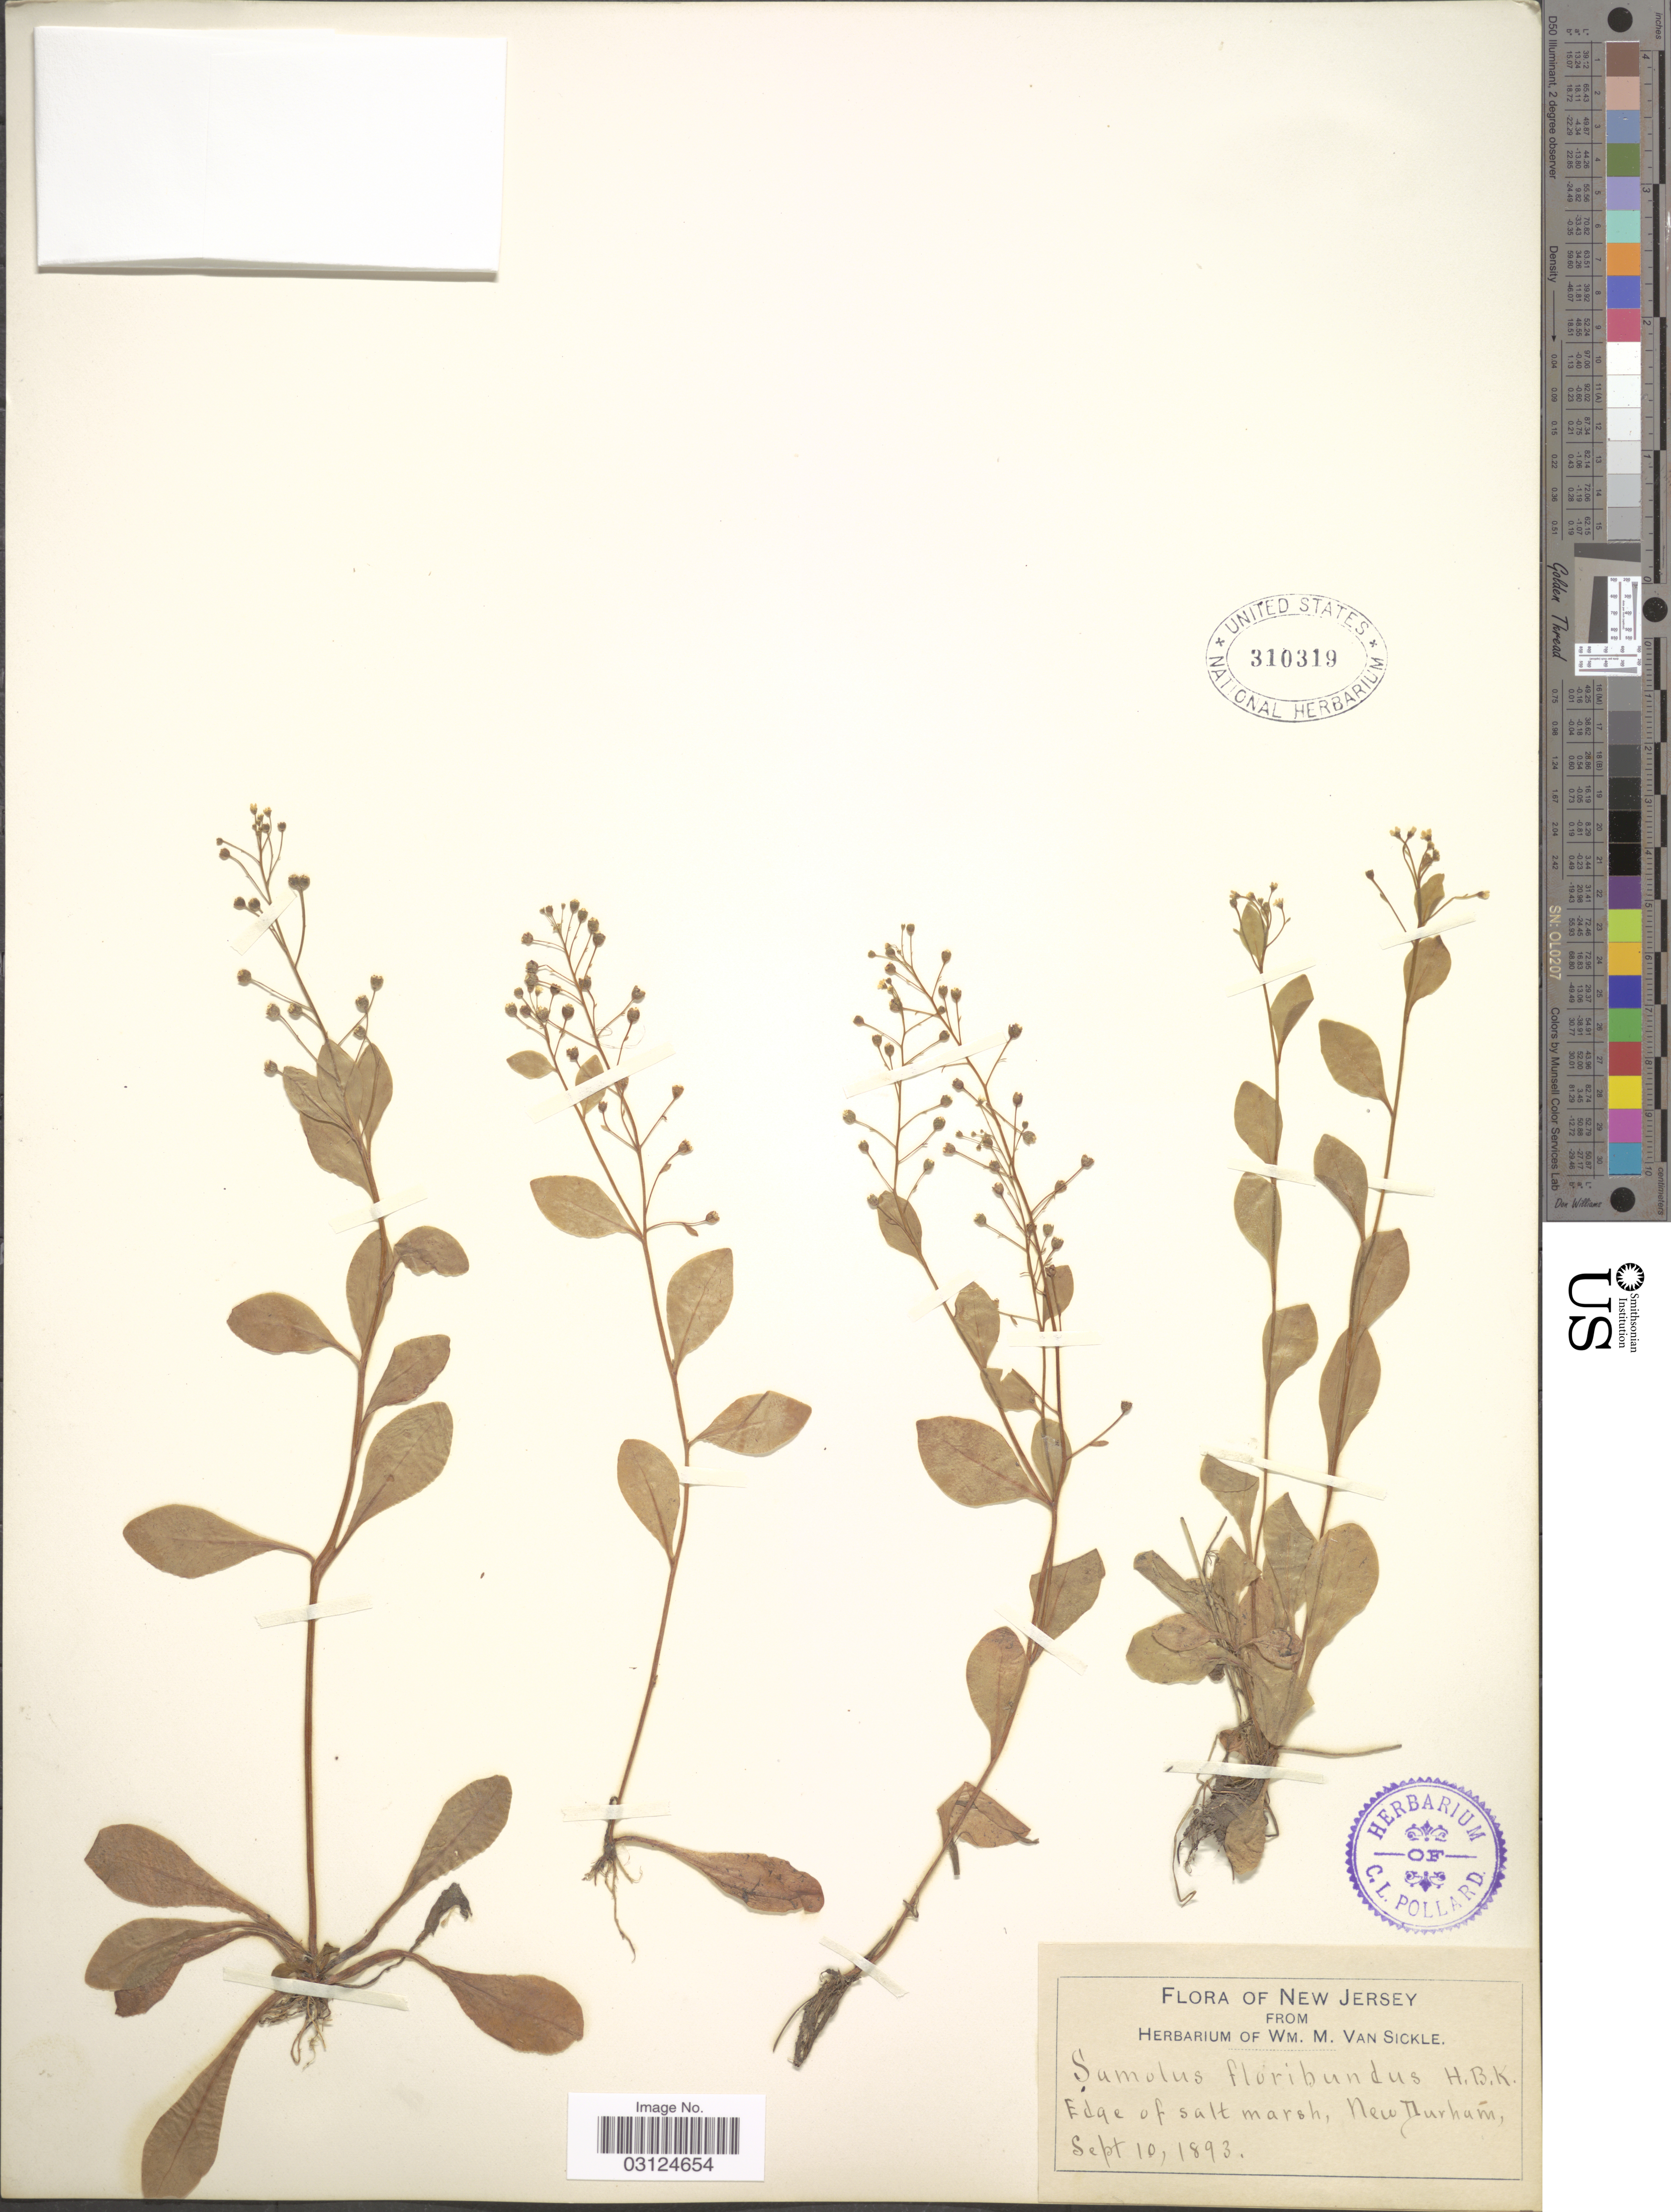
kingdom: Plantae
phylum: Tracheophyta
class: Magnoliopsida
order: Ericales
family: Primulaceae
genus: Samolus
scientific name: Samolus parviflorus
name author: Raf.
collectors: ex herb. Wm. M. Van Sickle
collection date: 1893-09-10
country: United States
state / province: New Jersey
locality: Edge of salt marsh, New Durham.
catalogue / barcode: US 310319